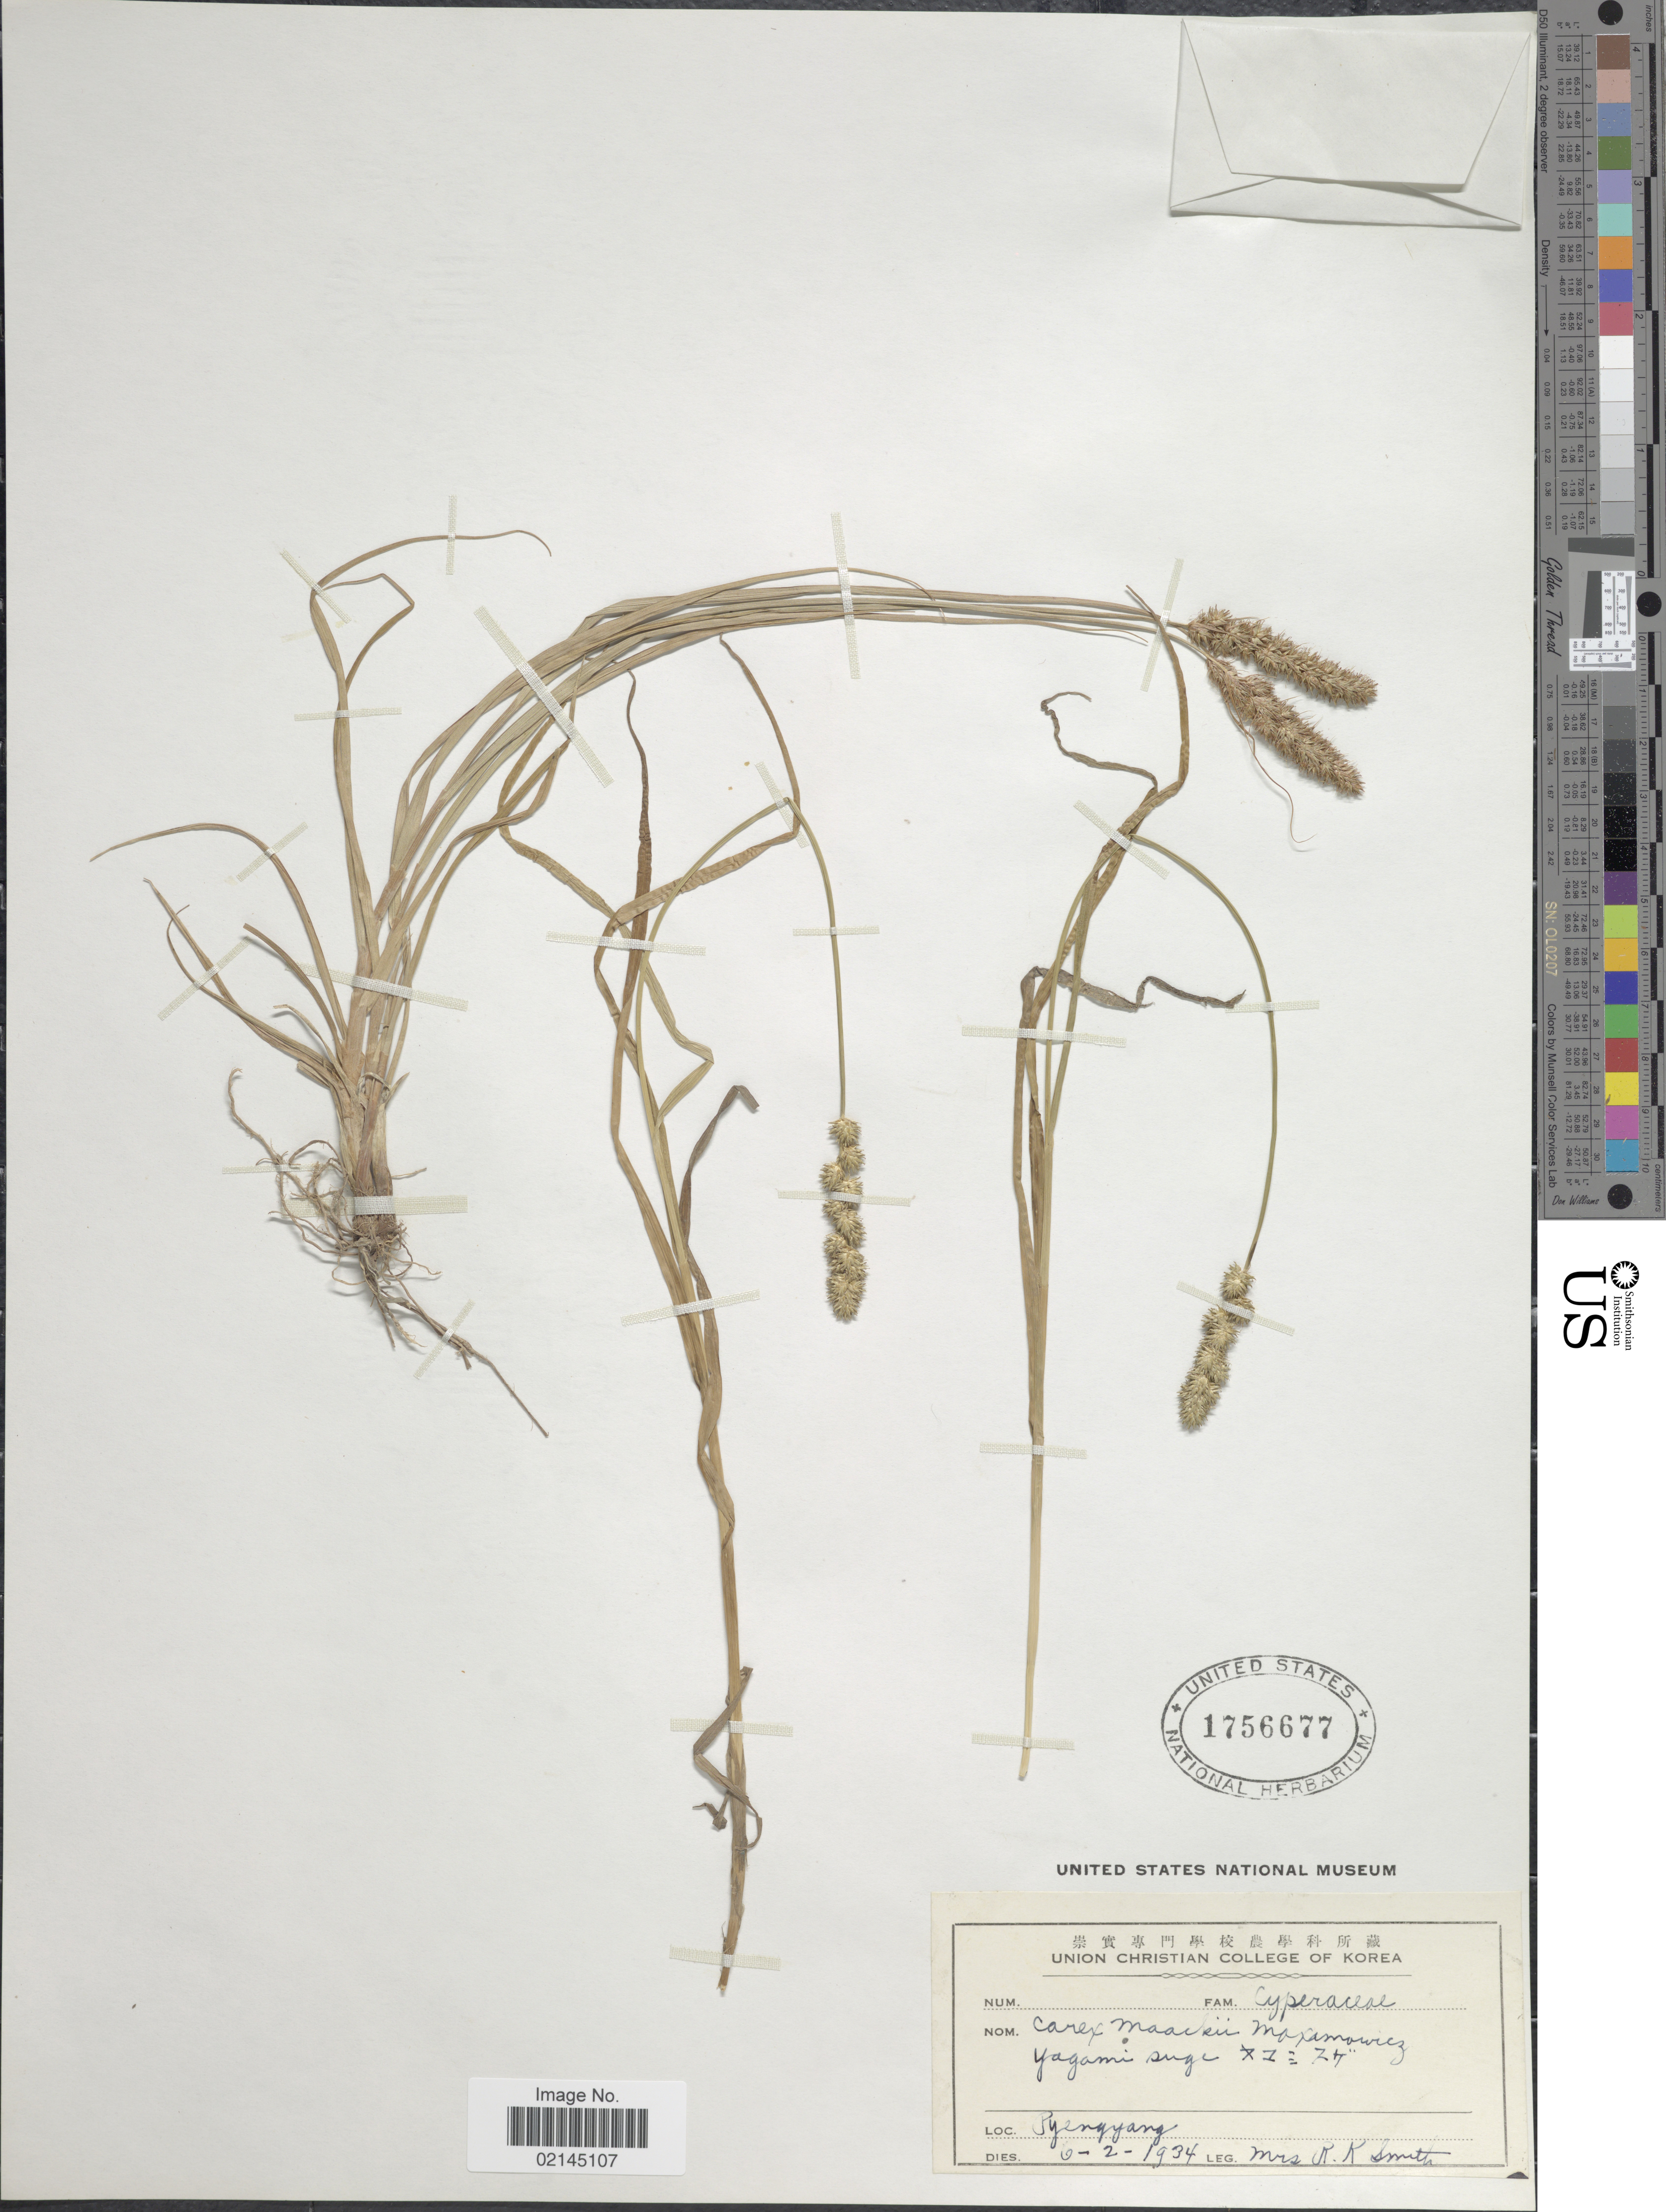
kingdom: Plantae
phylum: Tracheophyta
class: Liliopsida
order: Poales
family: Cyperaceae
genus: Carex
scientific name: Carex maackii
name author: Maxim.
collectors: Mrs. R. K. Smith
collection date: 1934-02-06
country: North Korea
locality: Pyengyang, Yagami suge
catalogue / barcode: US 1756677